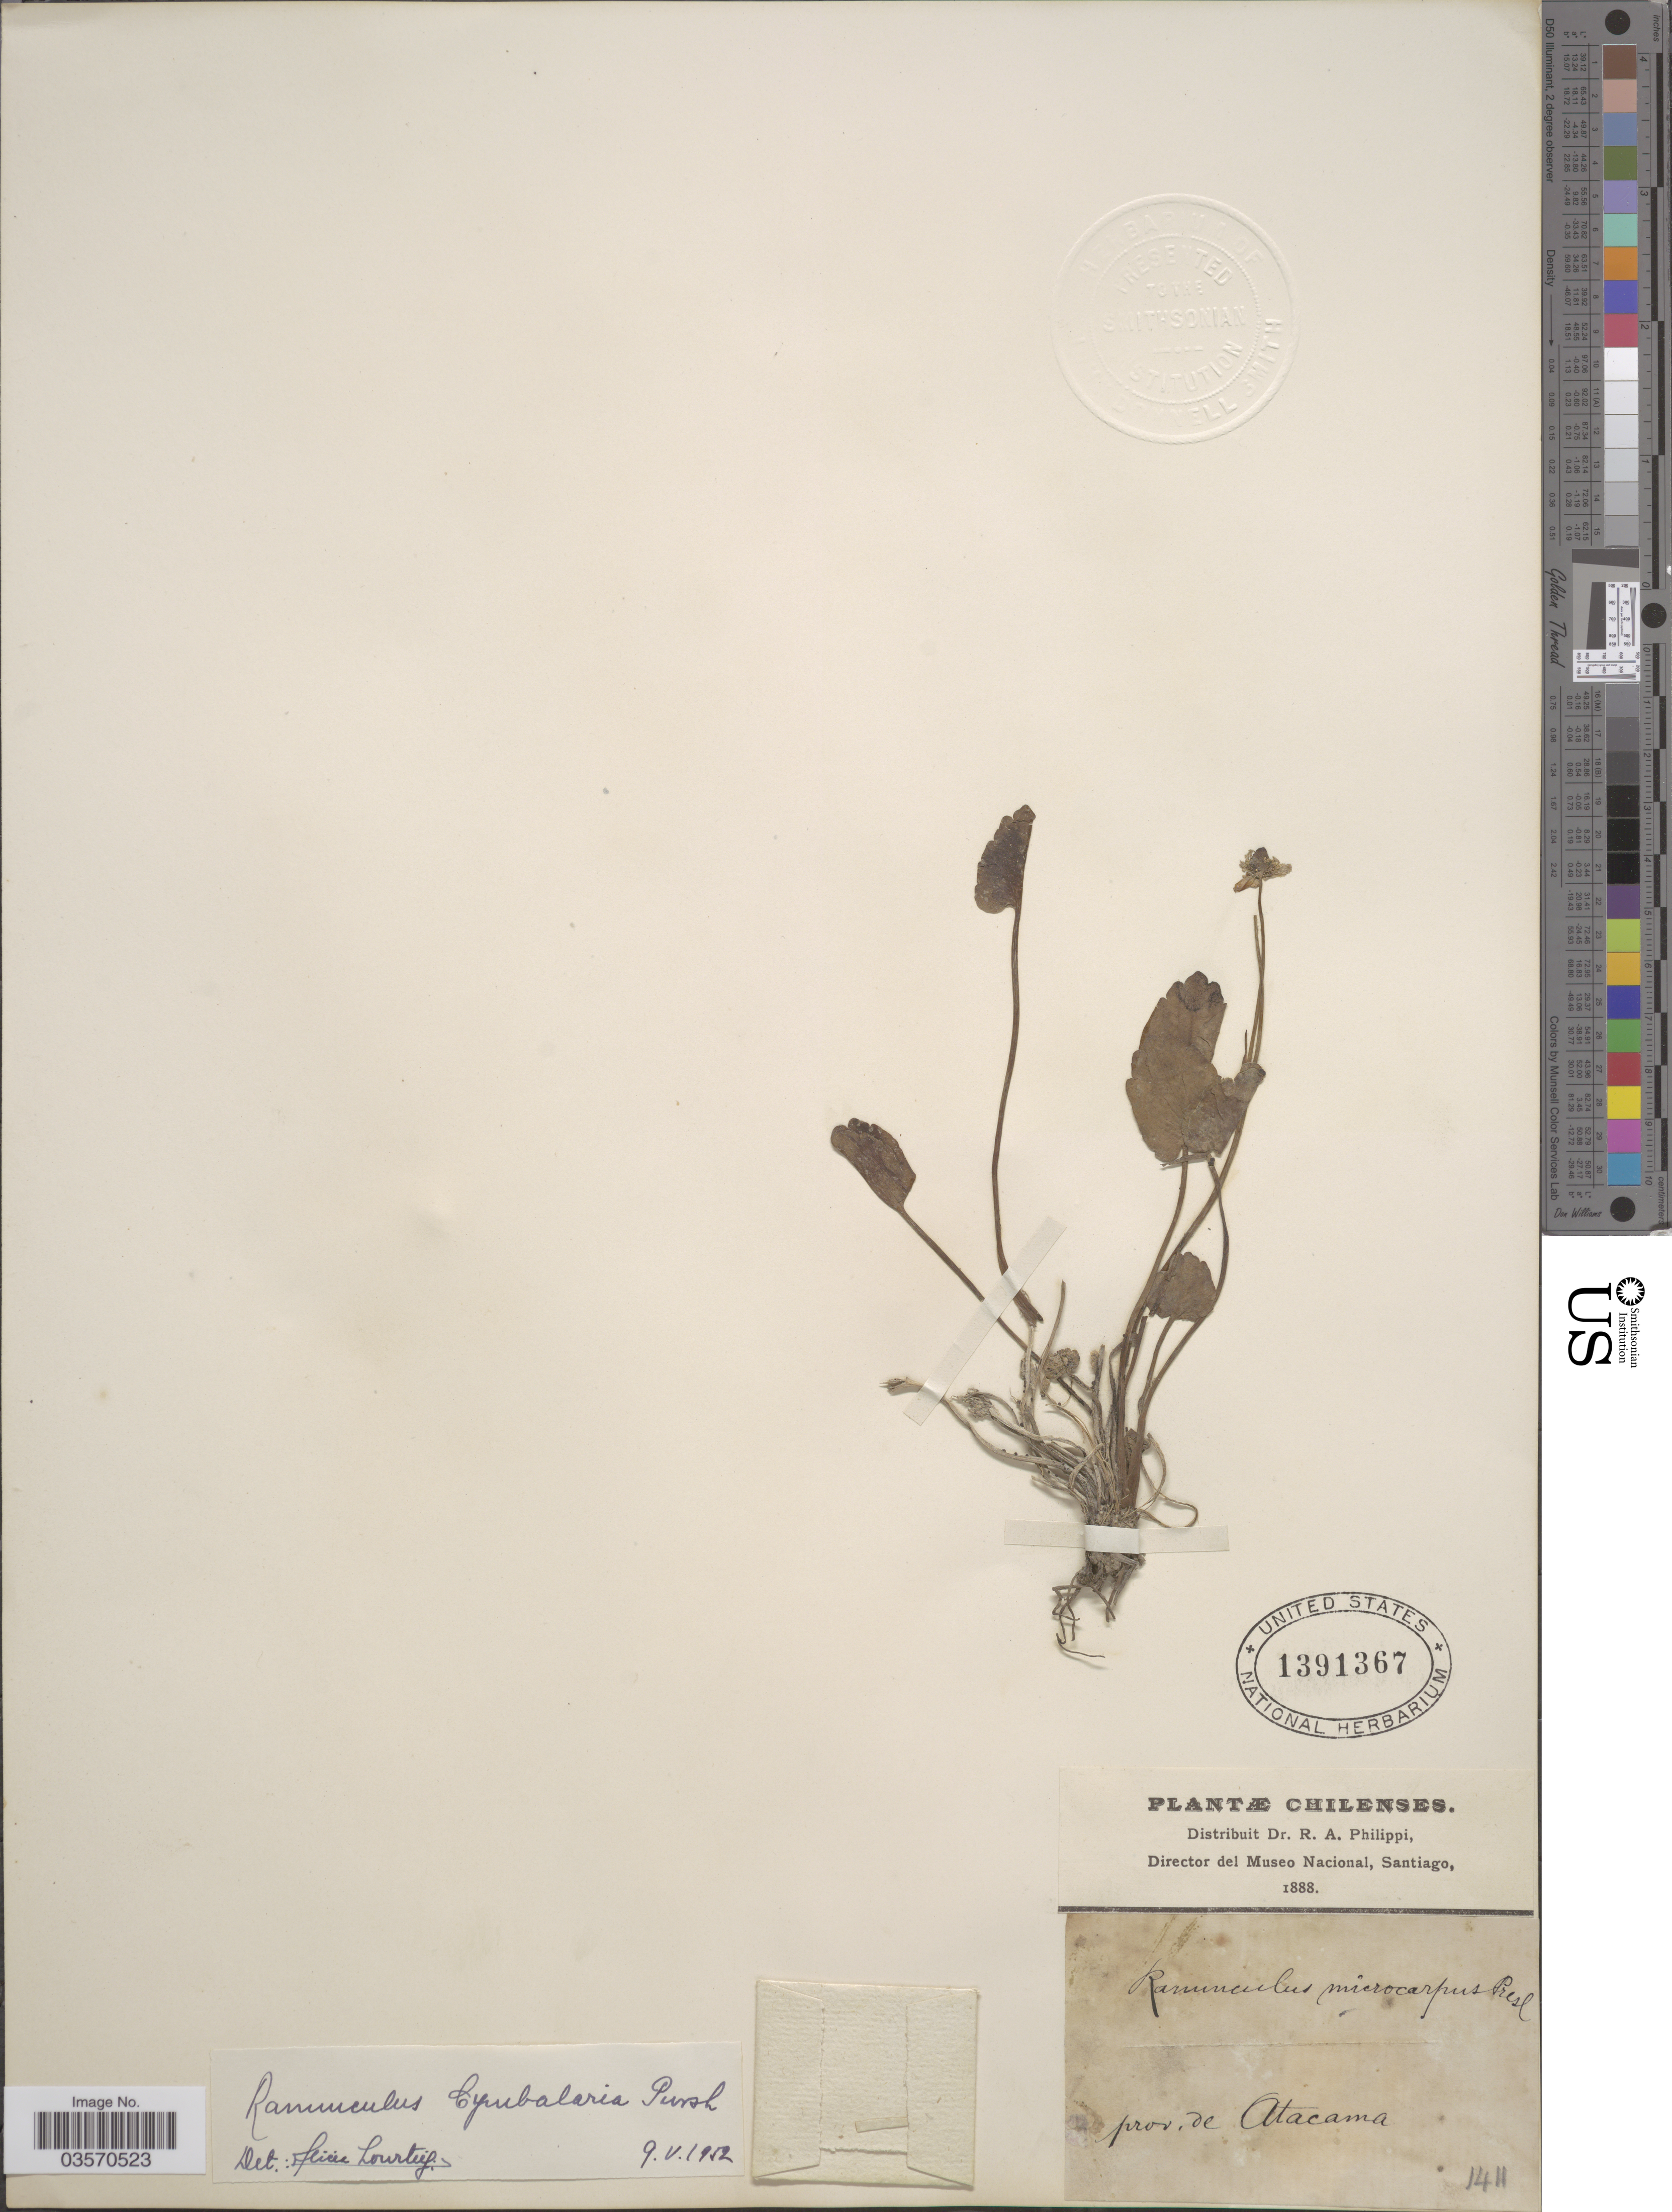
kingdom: Plantae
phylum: Tracheophyta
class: Magnoliopsida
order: Ranunculales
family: Ranunculaceae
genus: Halerpestes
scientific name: Halerpestes cymbalaria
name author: (Pursh) Greene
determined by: Strong, M. T., (US), Smithsonian Institution - National Museum of Natural History (UNITED STATES)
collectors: ex. herb. R.A. Philippi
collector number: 1411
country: Chile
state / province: Atacama (III)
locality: Prov. de Atacama.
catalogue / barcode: US 1391367